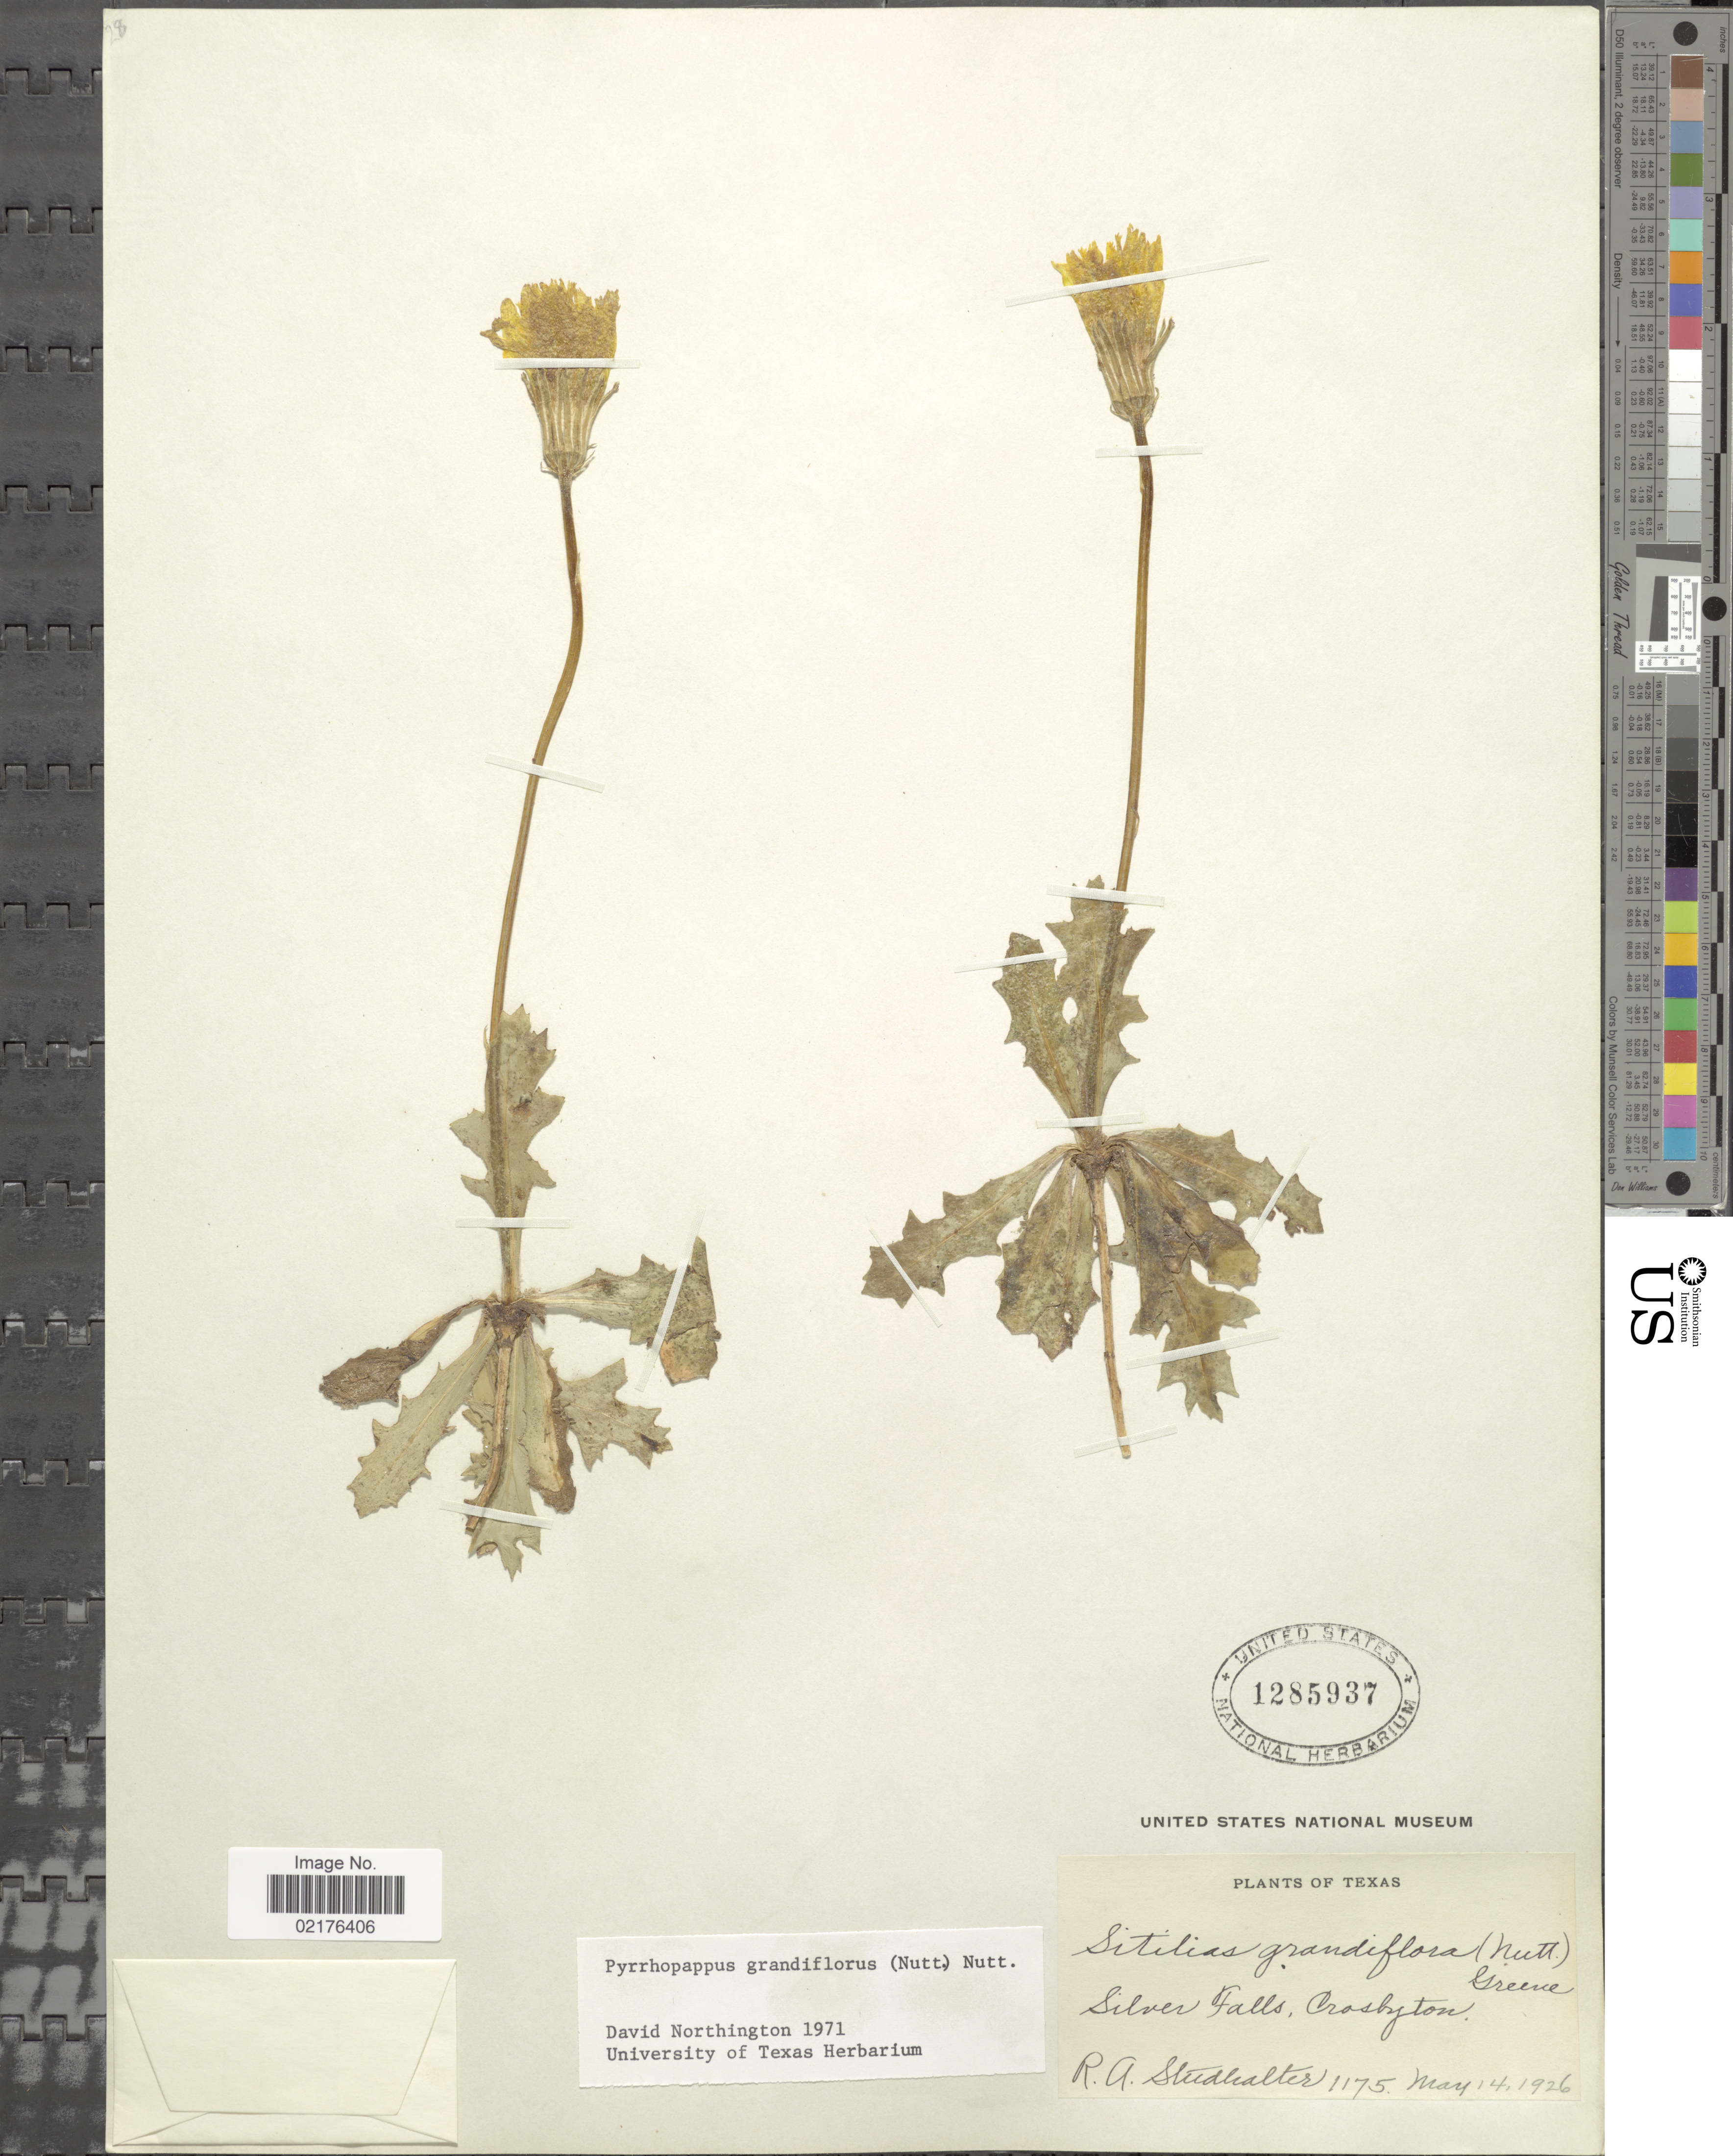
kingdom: Plantae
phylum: Tracheophyta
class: Magnoliopsida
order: Asterales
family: Asteraceae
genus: Pyrrhopappus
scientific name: Pyrrhopappus grandiflorus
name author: (Nutt.) Nutt.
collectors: R. Studhalter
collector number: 1175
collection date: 1926-05-14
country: United States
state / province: Texas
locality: Silver Falls, Crosbyton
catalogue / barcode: US 1285937